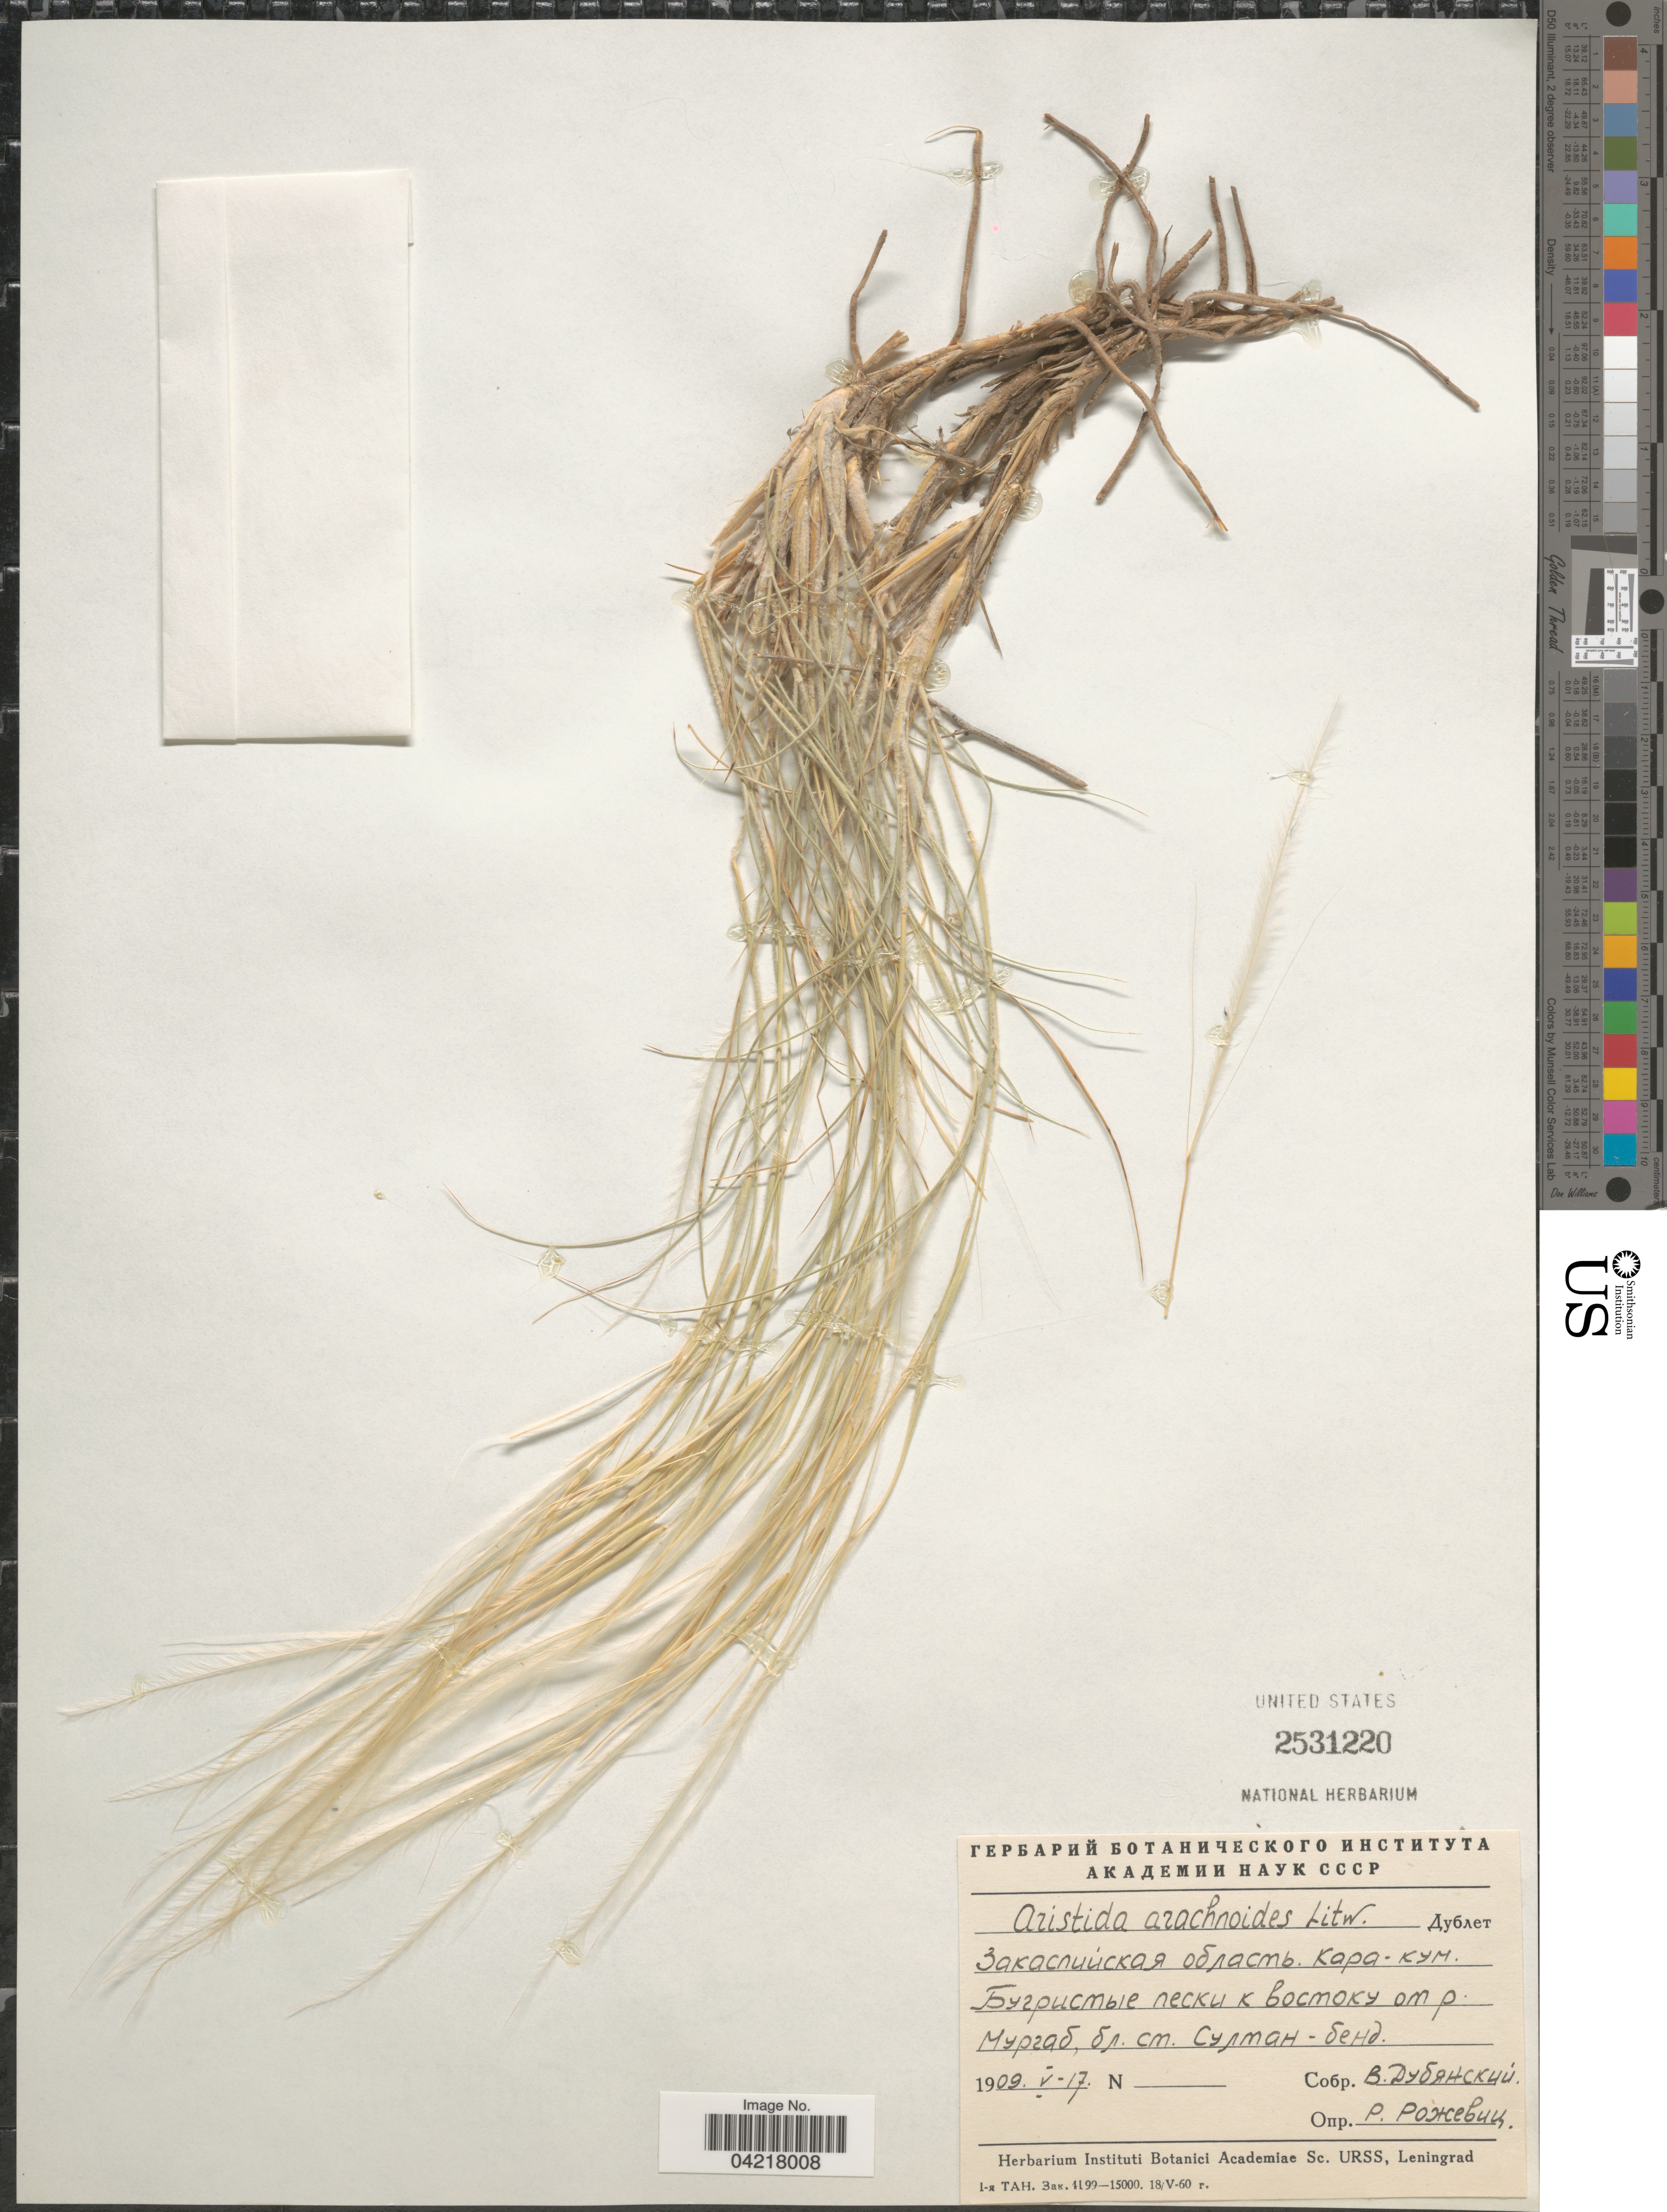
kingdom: Plantae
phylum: Tracheophyta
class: Liliopsida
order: Poales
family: Poaceae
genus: Stipagrostis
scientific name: Stipagrostis arachnoidea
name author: (Litv.) De Winter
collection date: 1909-05-17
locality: X.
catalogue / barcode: US 2531220